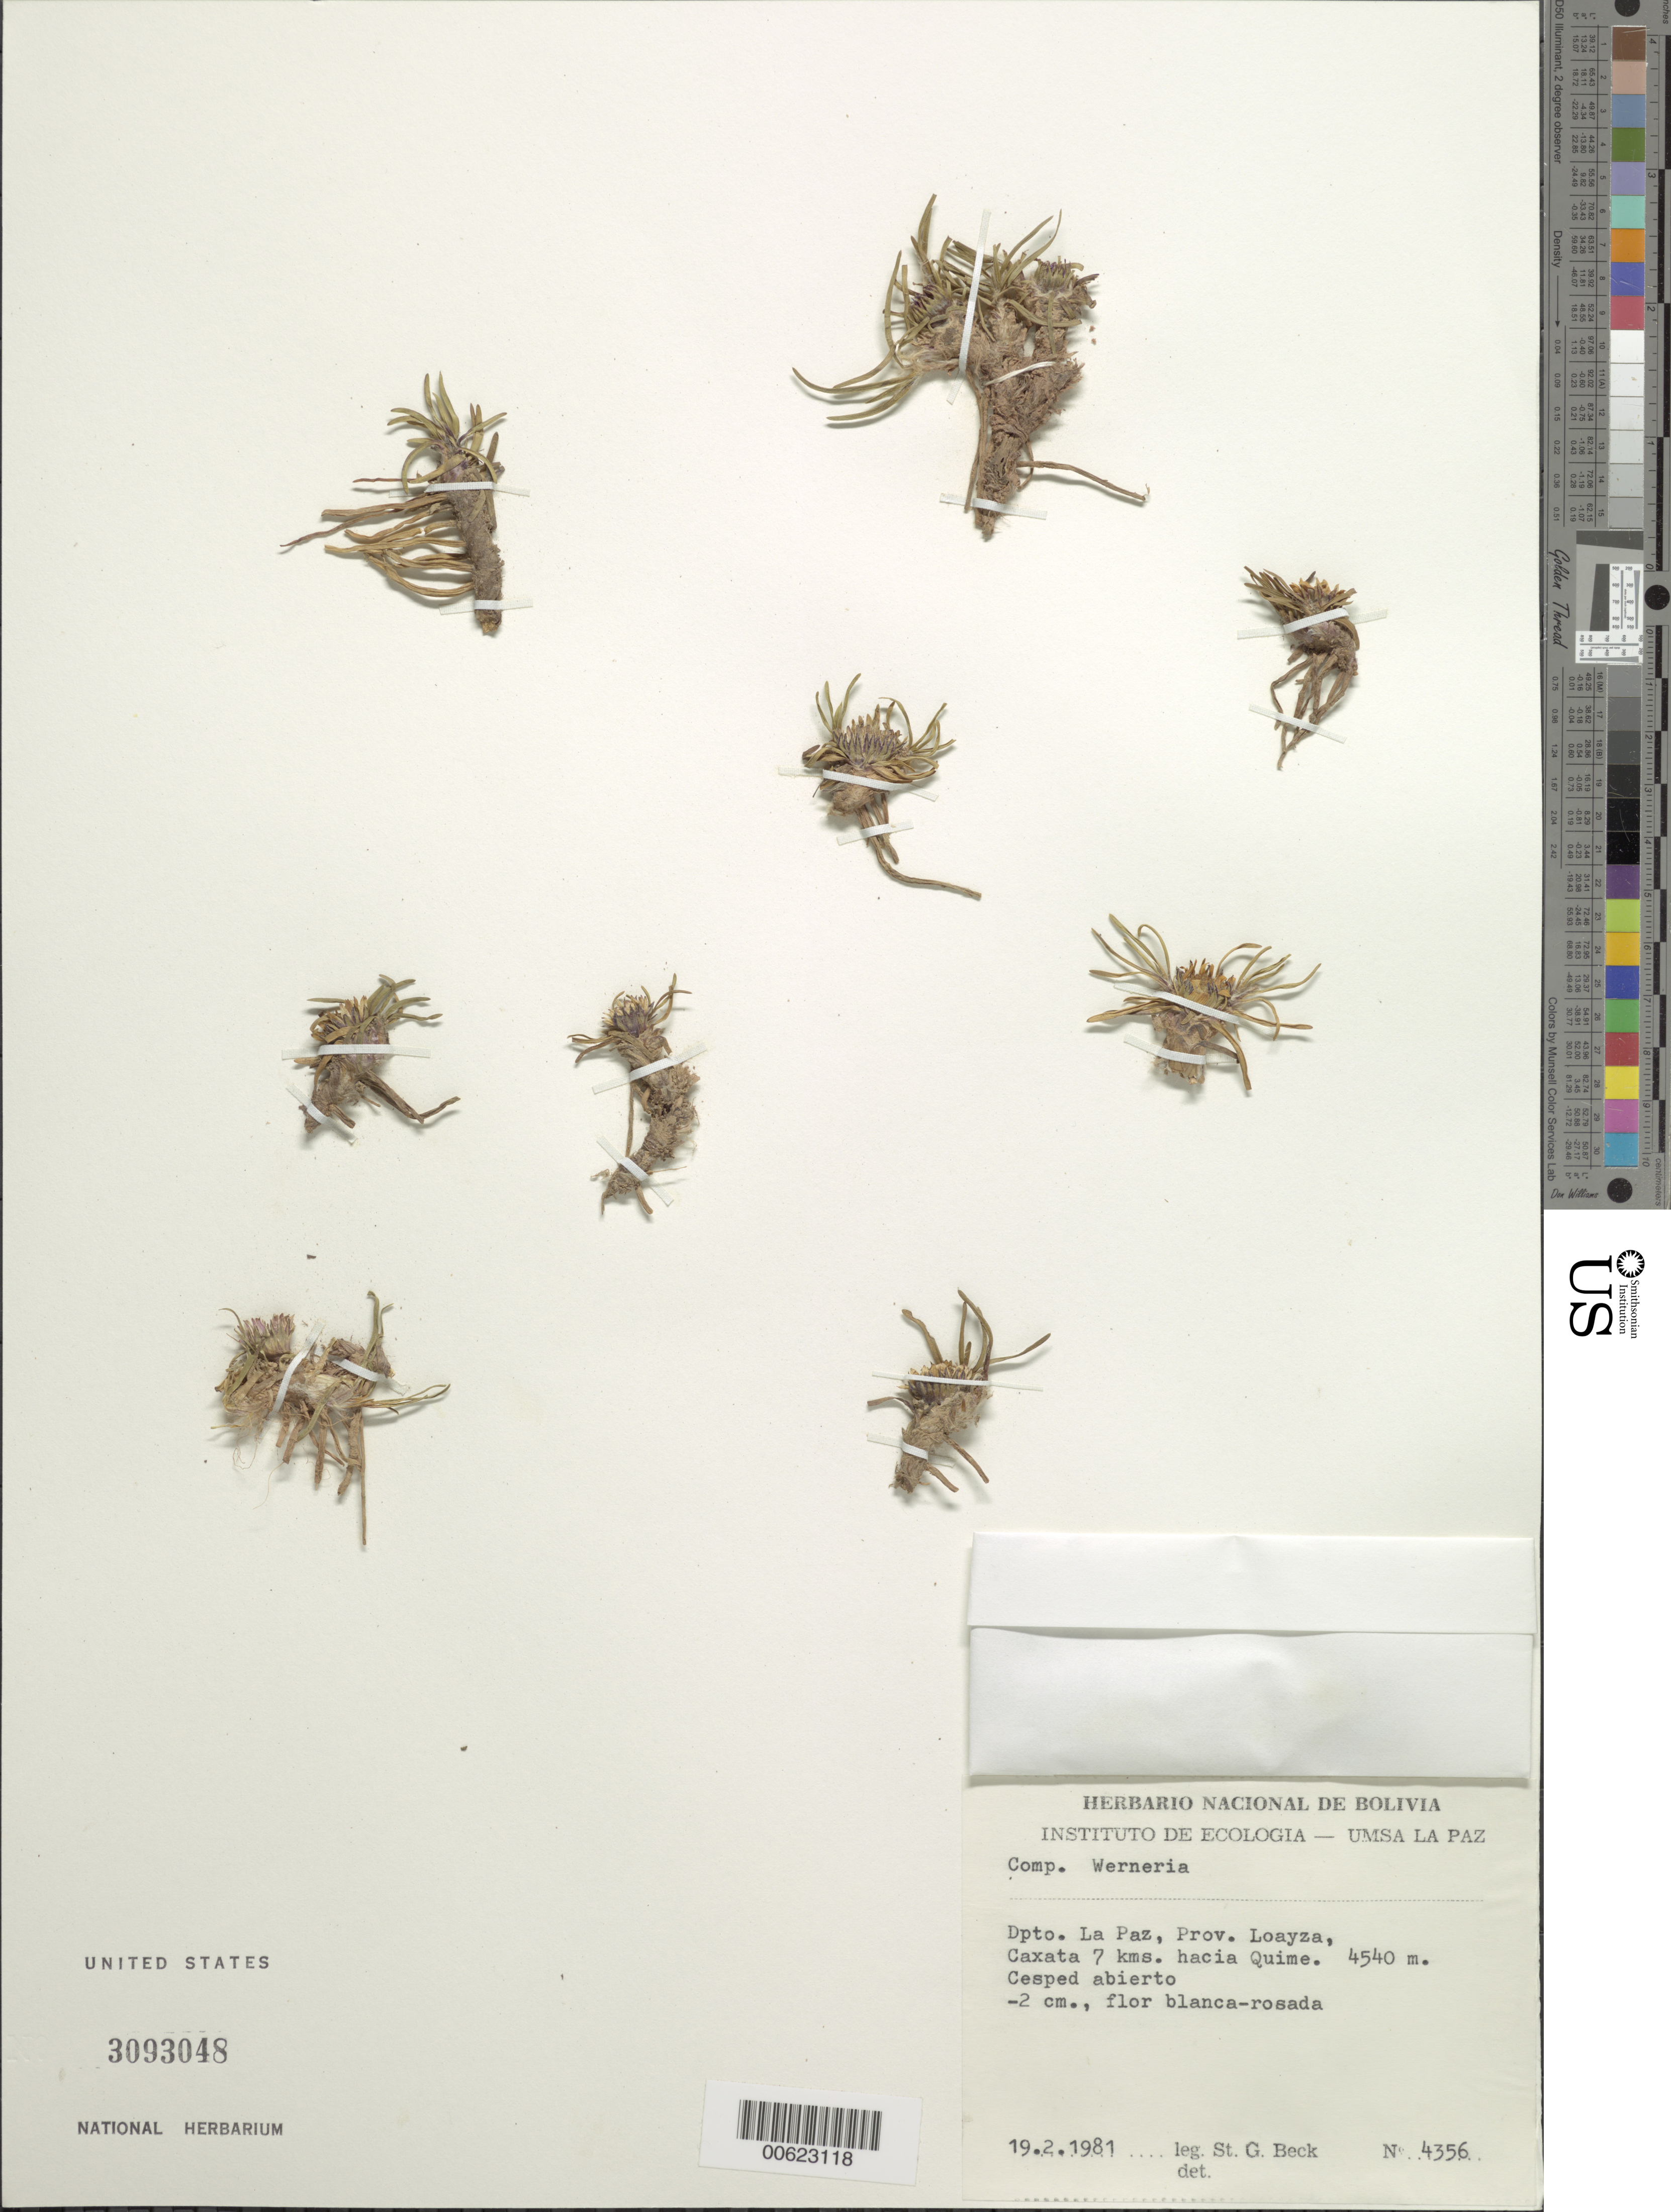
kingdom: Plantae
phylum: Tracheophyta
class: Magnoliopsida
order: Asterales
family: Asteraceae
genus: Werneria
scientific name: Werneria apiculata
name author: Sch. Bip.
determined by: Calvo, Joel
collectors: S. Beck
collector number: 4356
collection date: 1981-02-19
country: Bolivia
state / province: La Paz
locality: Prov. Loayza, Caxata 7 kms hacia Quime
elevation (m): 4540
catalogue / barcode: US 3093048